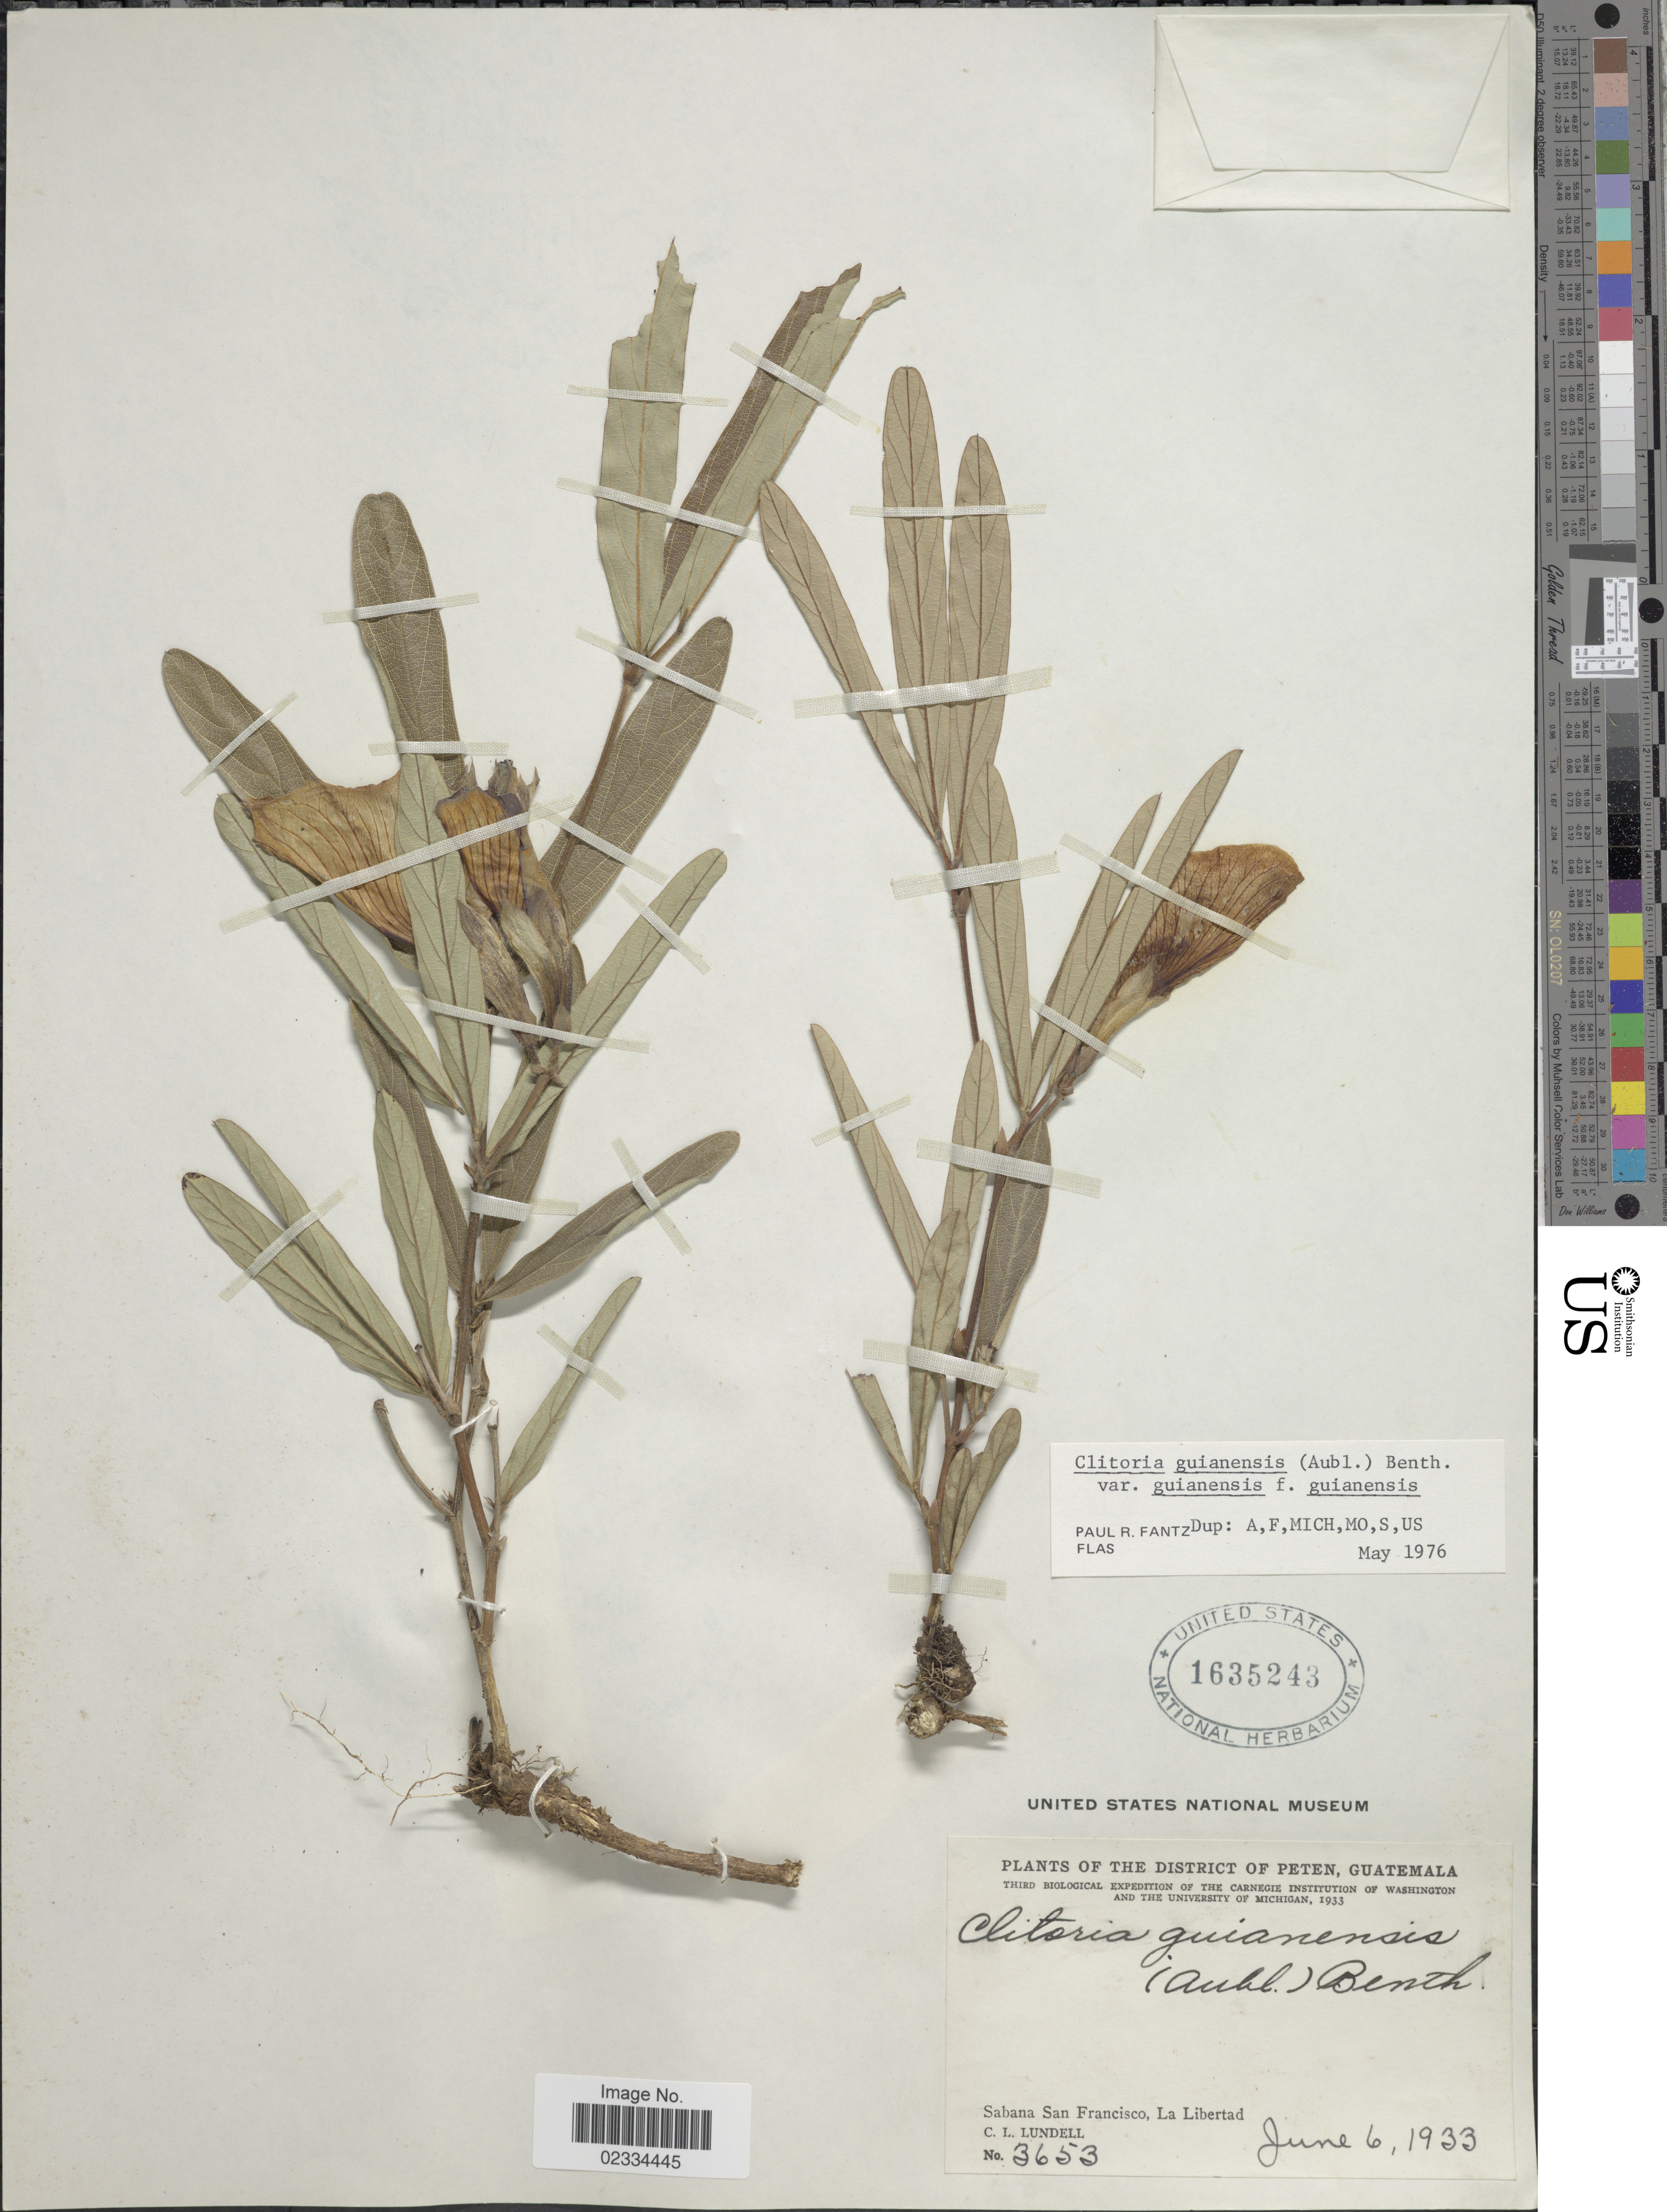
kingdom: Plantae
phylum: Tracheophyta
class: Magnoliopsida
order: Fabales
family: Fabaceae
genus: Clitoria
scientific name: Clitoria guianensis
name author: (Aubl.) Benth.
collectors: C. L. Lundell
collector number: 3653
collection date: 1933-06-06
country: Guatemala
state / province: El Petén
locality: Sabana San Francisco, La Libertad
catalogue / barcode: US 1635243